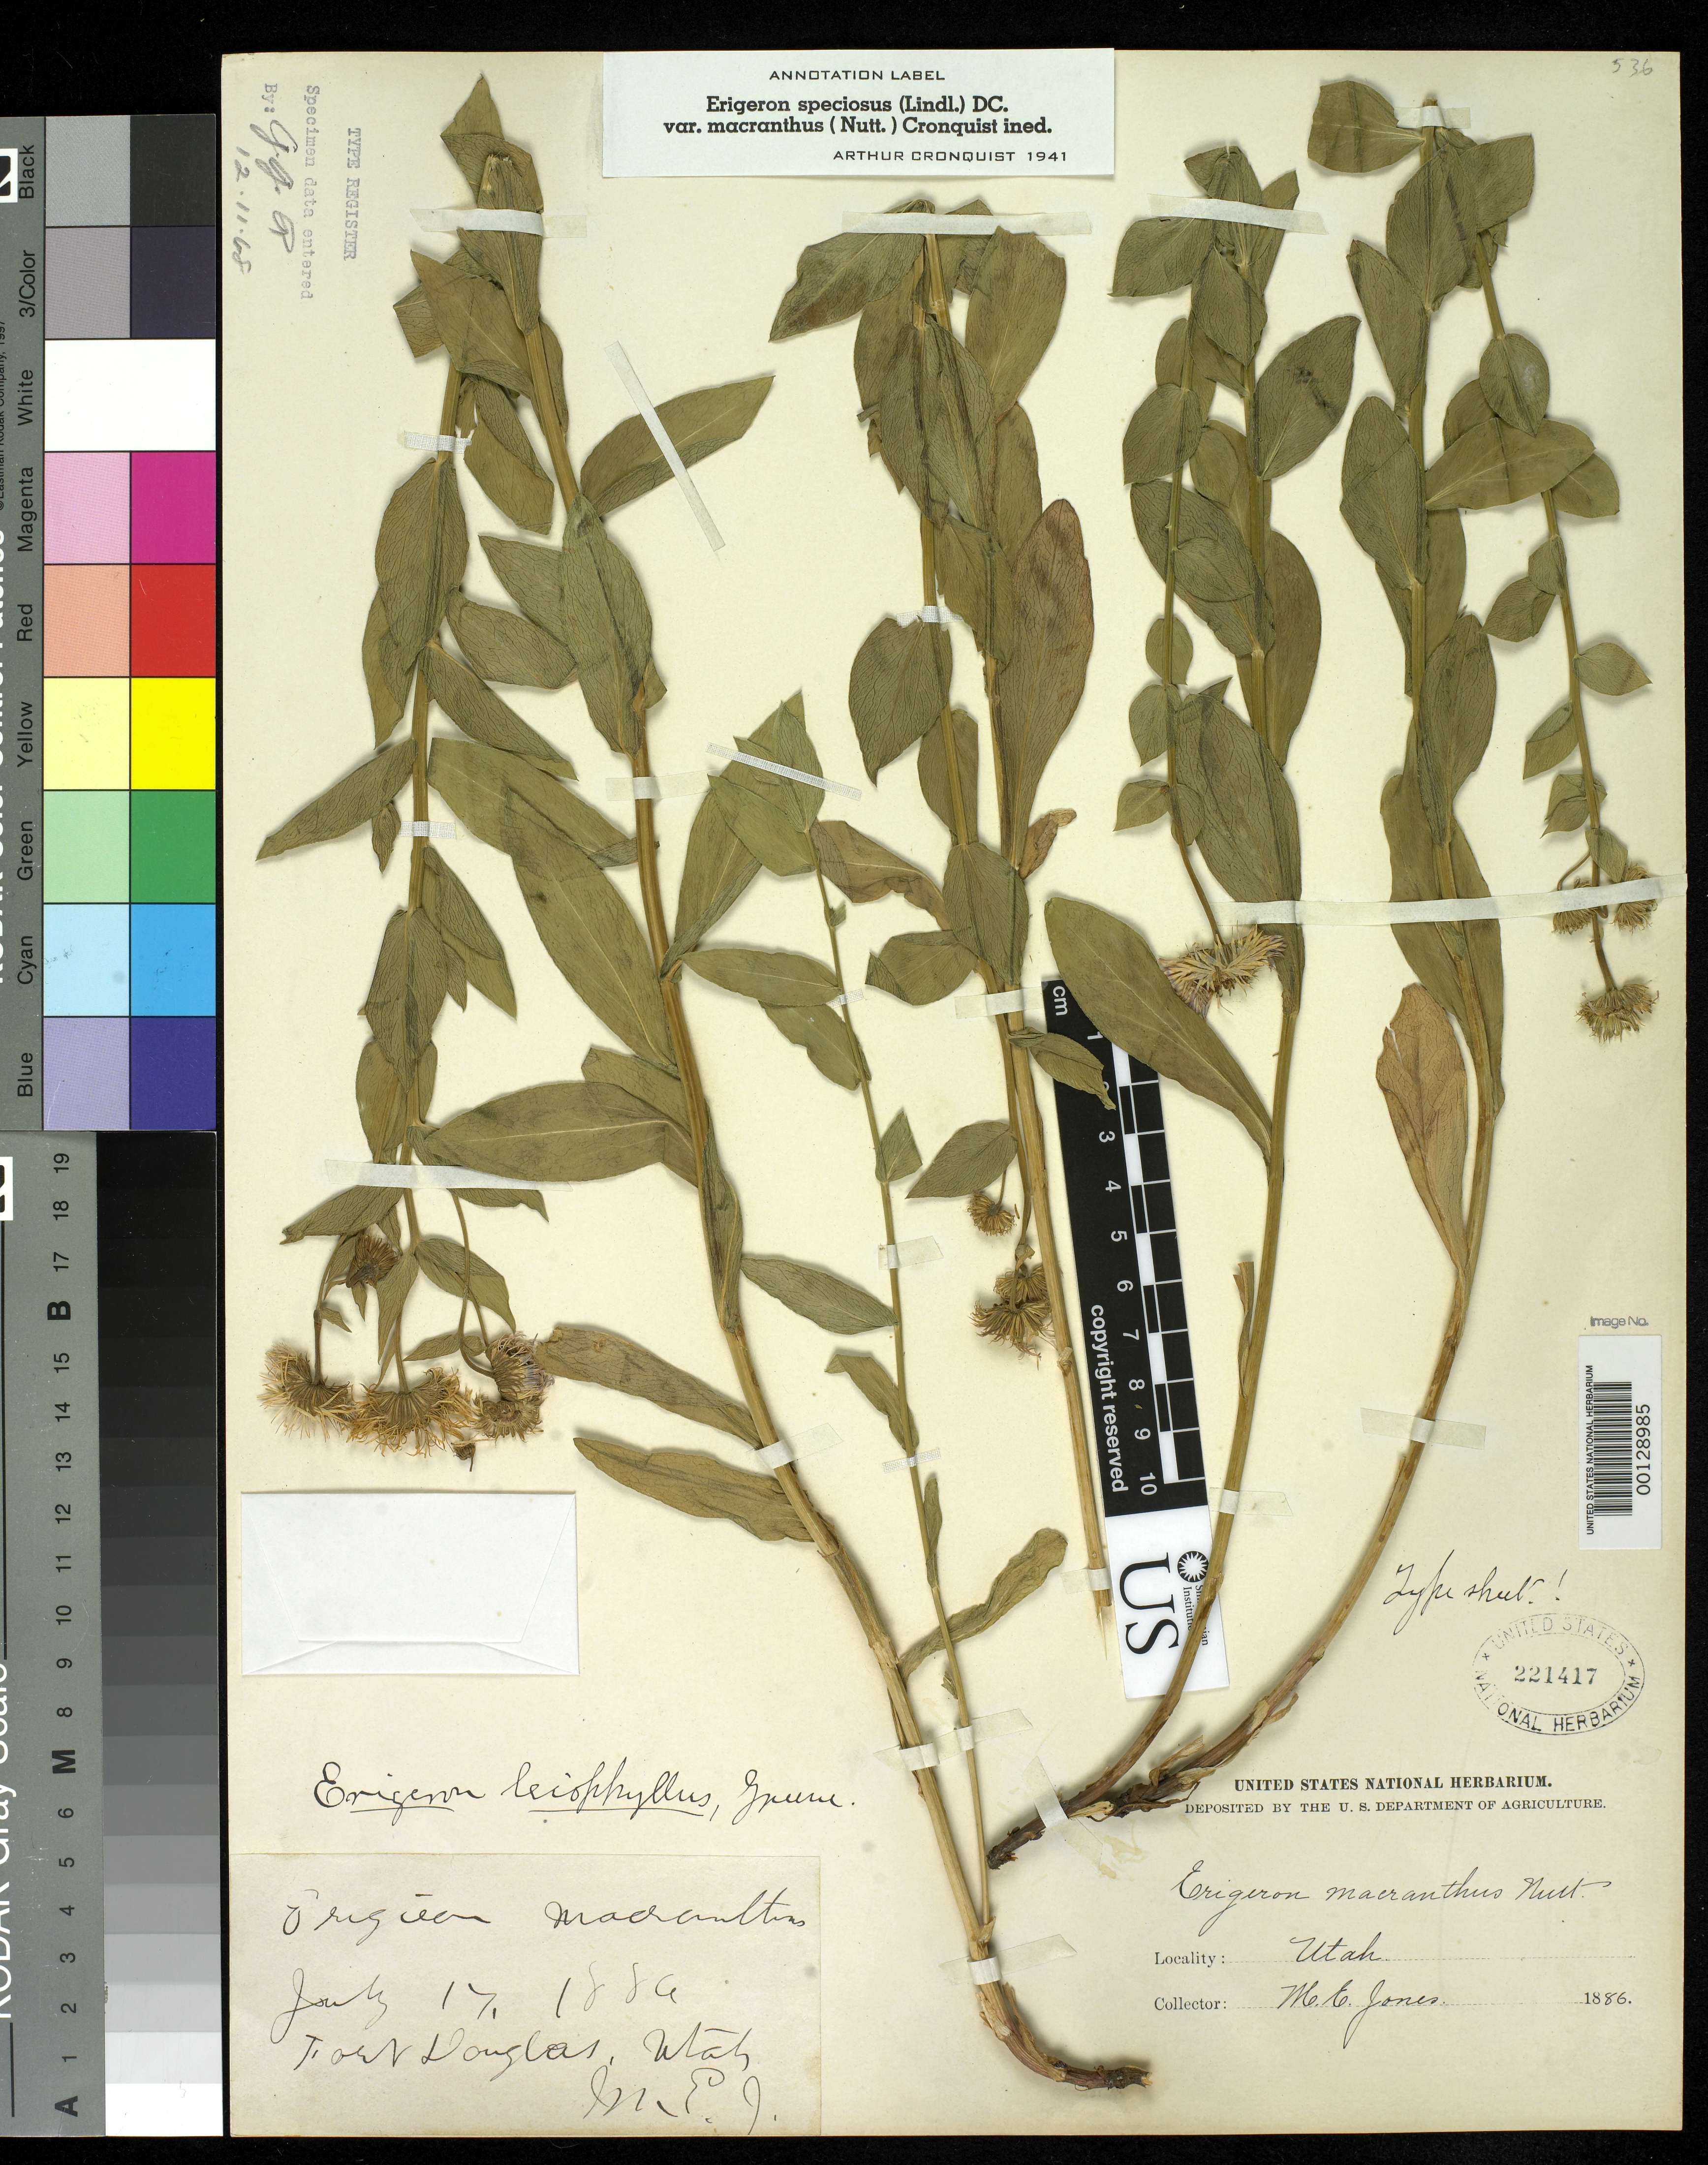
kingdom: Plantae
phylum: Tracheophyta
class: Magnoliopsida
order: Asterales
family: Asteraceae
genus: Erigeron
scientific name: Erigeron leiophyllus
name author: Greene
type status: Holotype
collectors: M. E. Jones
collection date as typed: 17 Jul 1886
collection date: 1886-07-17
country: United States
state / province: Utah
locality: Fort Douglas.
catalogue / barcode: US 221417